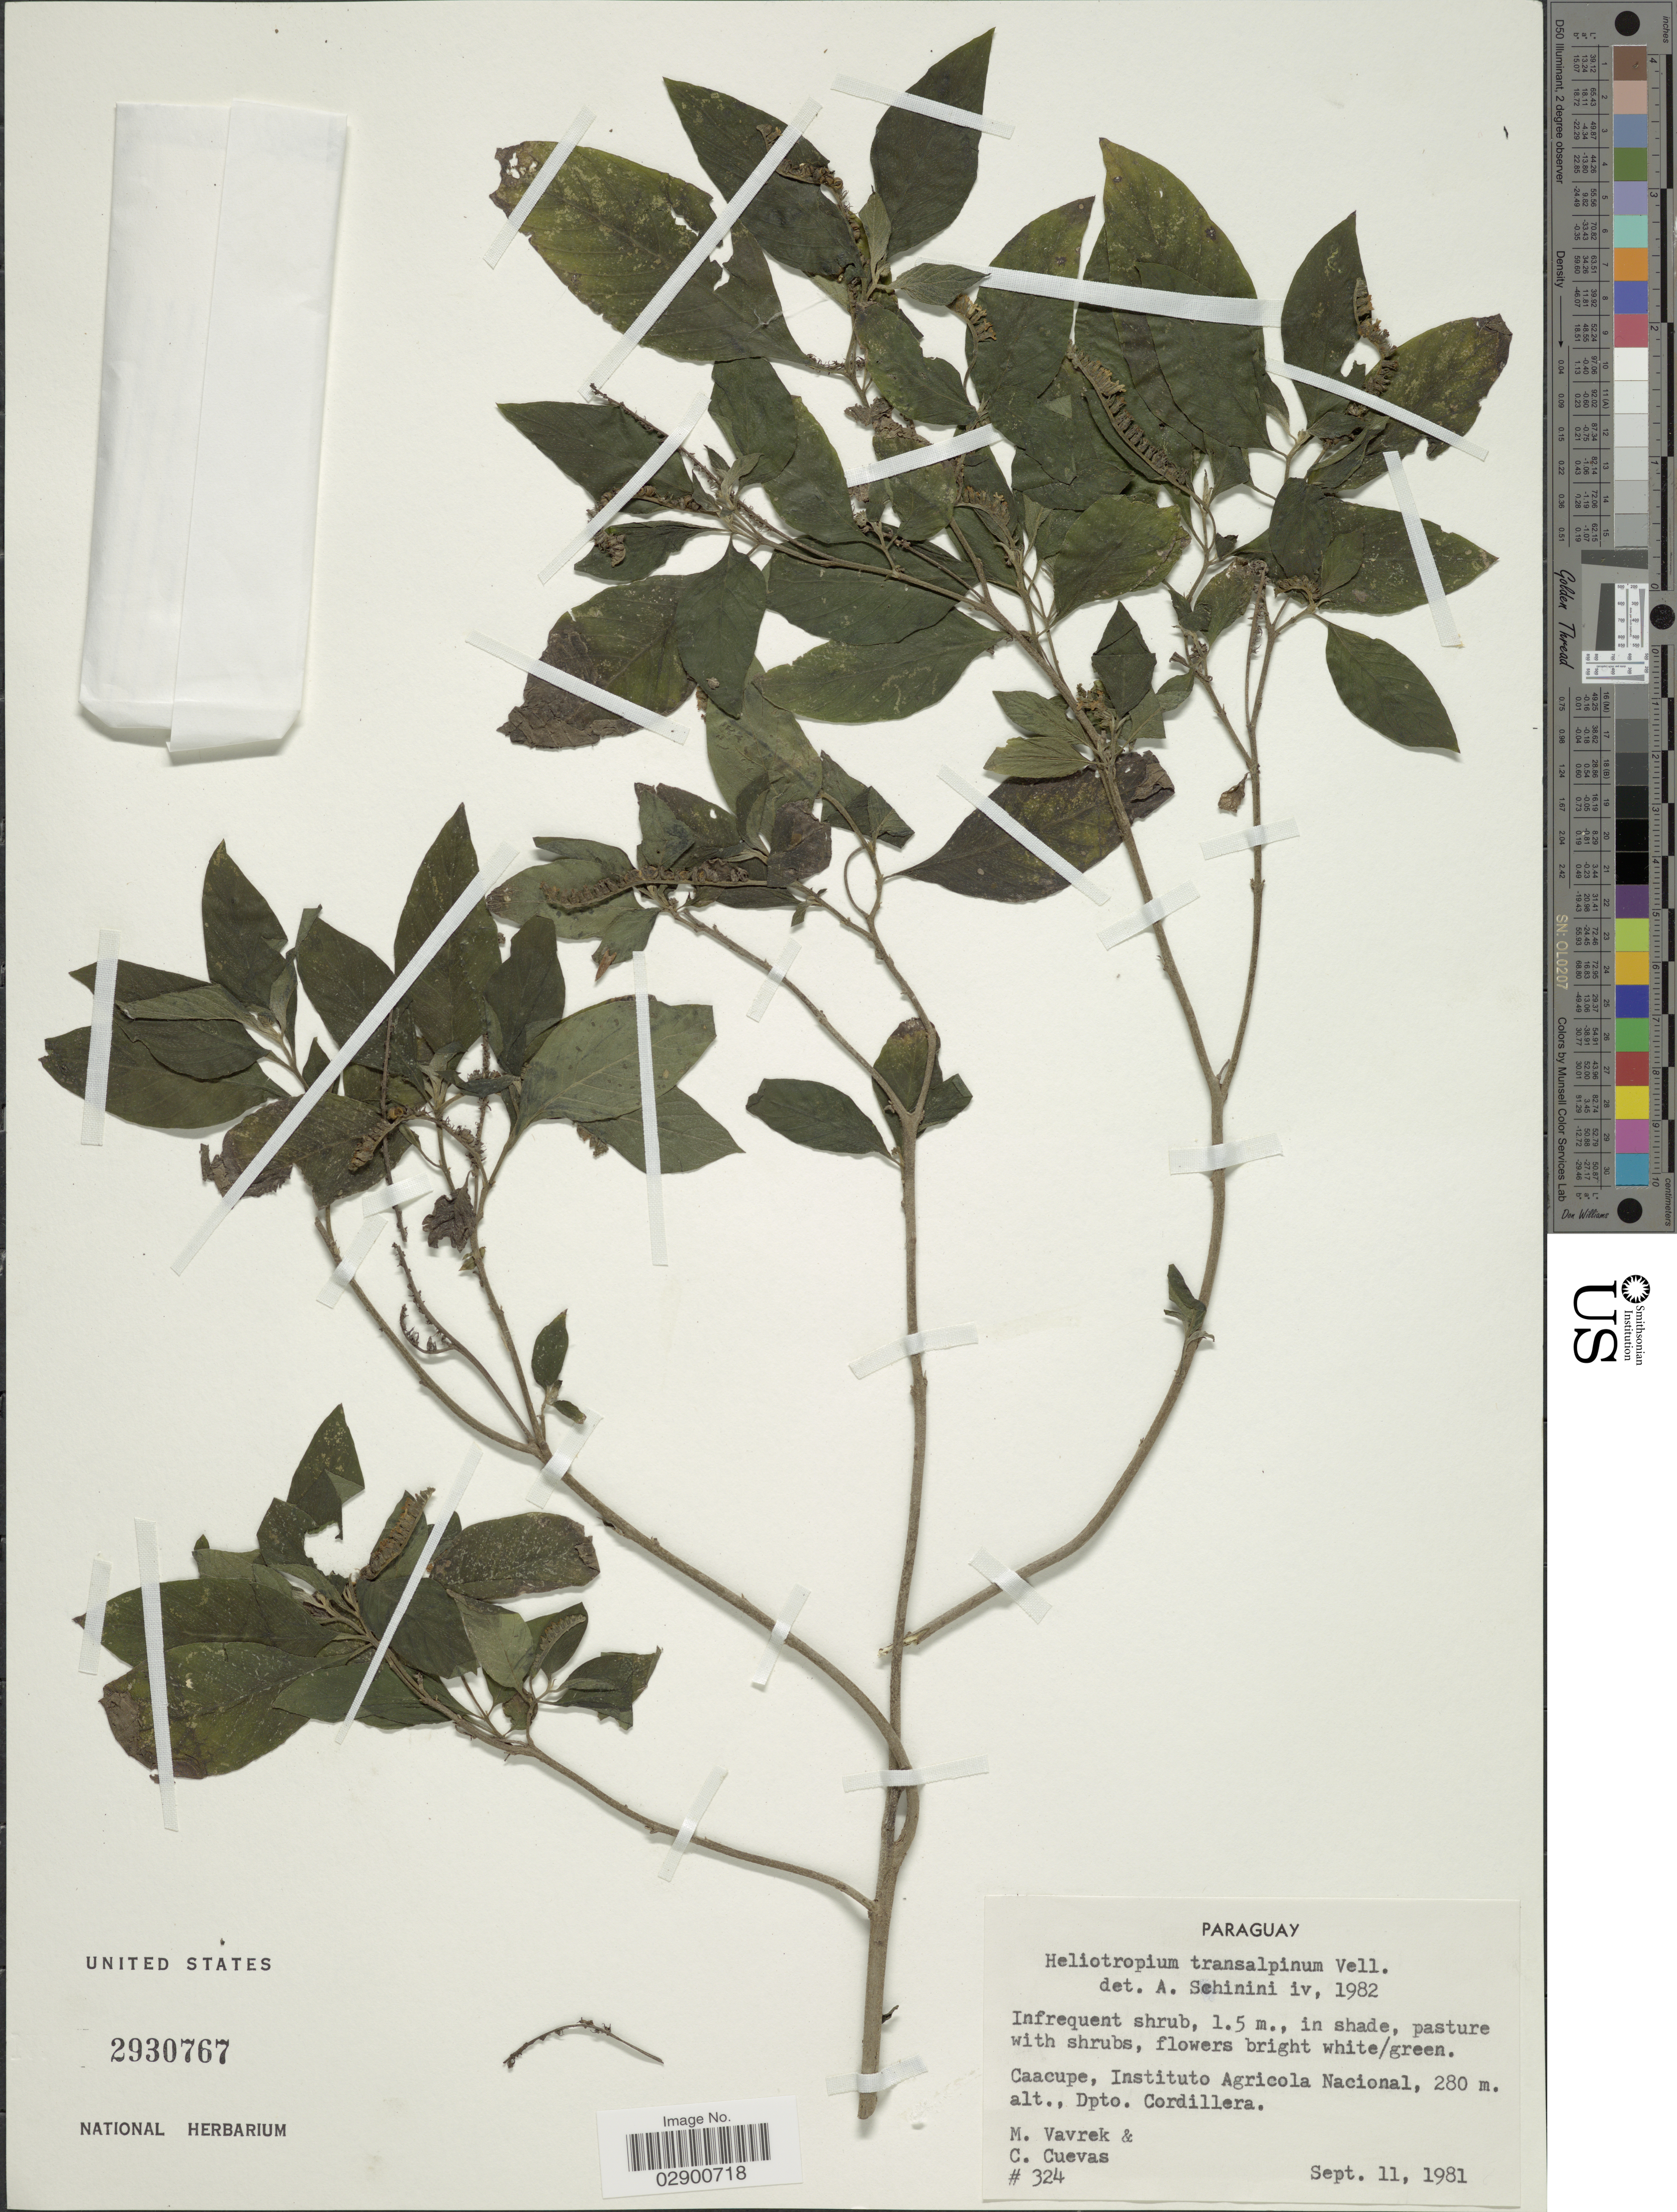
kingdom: Plantae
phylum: Tracheophyta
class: Magnoliopsida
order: Boraginales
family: Heliotropiaceae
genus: Heliotropium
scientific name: Heliotropium transalpinum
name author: Vell.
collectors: M. Vavrek & C. Cuevas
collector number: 324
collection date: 1981-09-11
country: Paraguay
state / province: Cordillera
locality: Caacupe, Instituro Agricola Nacional. Dpto. Cordillera.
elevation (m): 280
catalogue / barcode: US 2930767